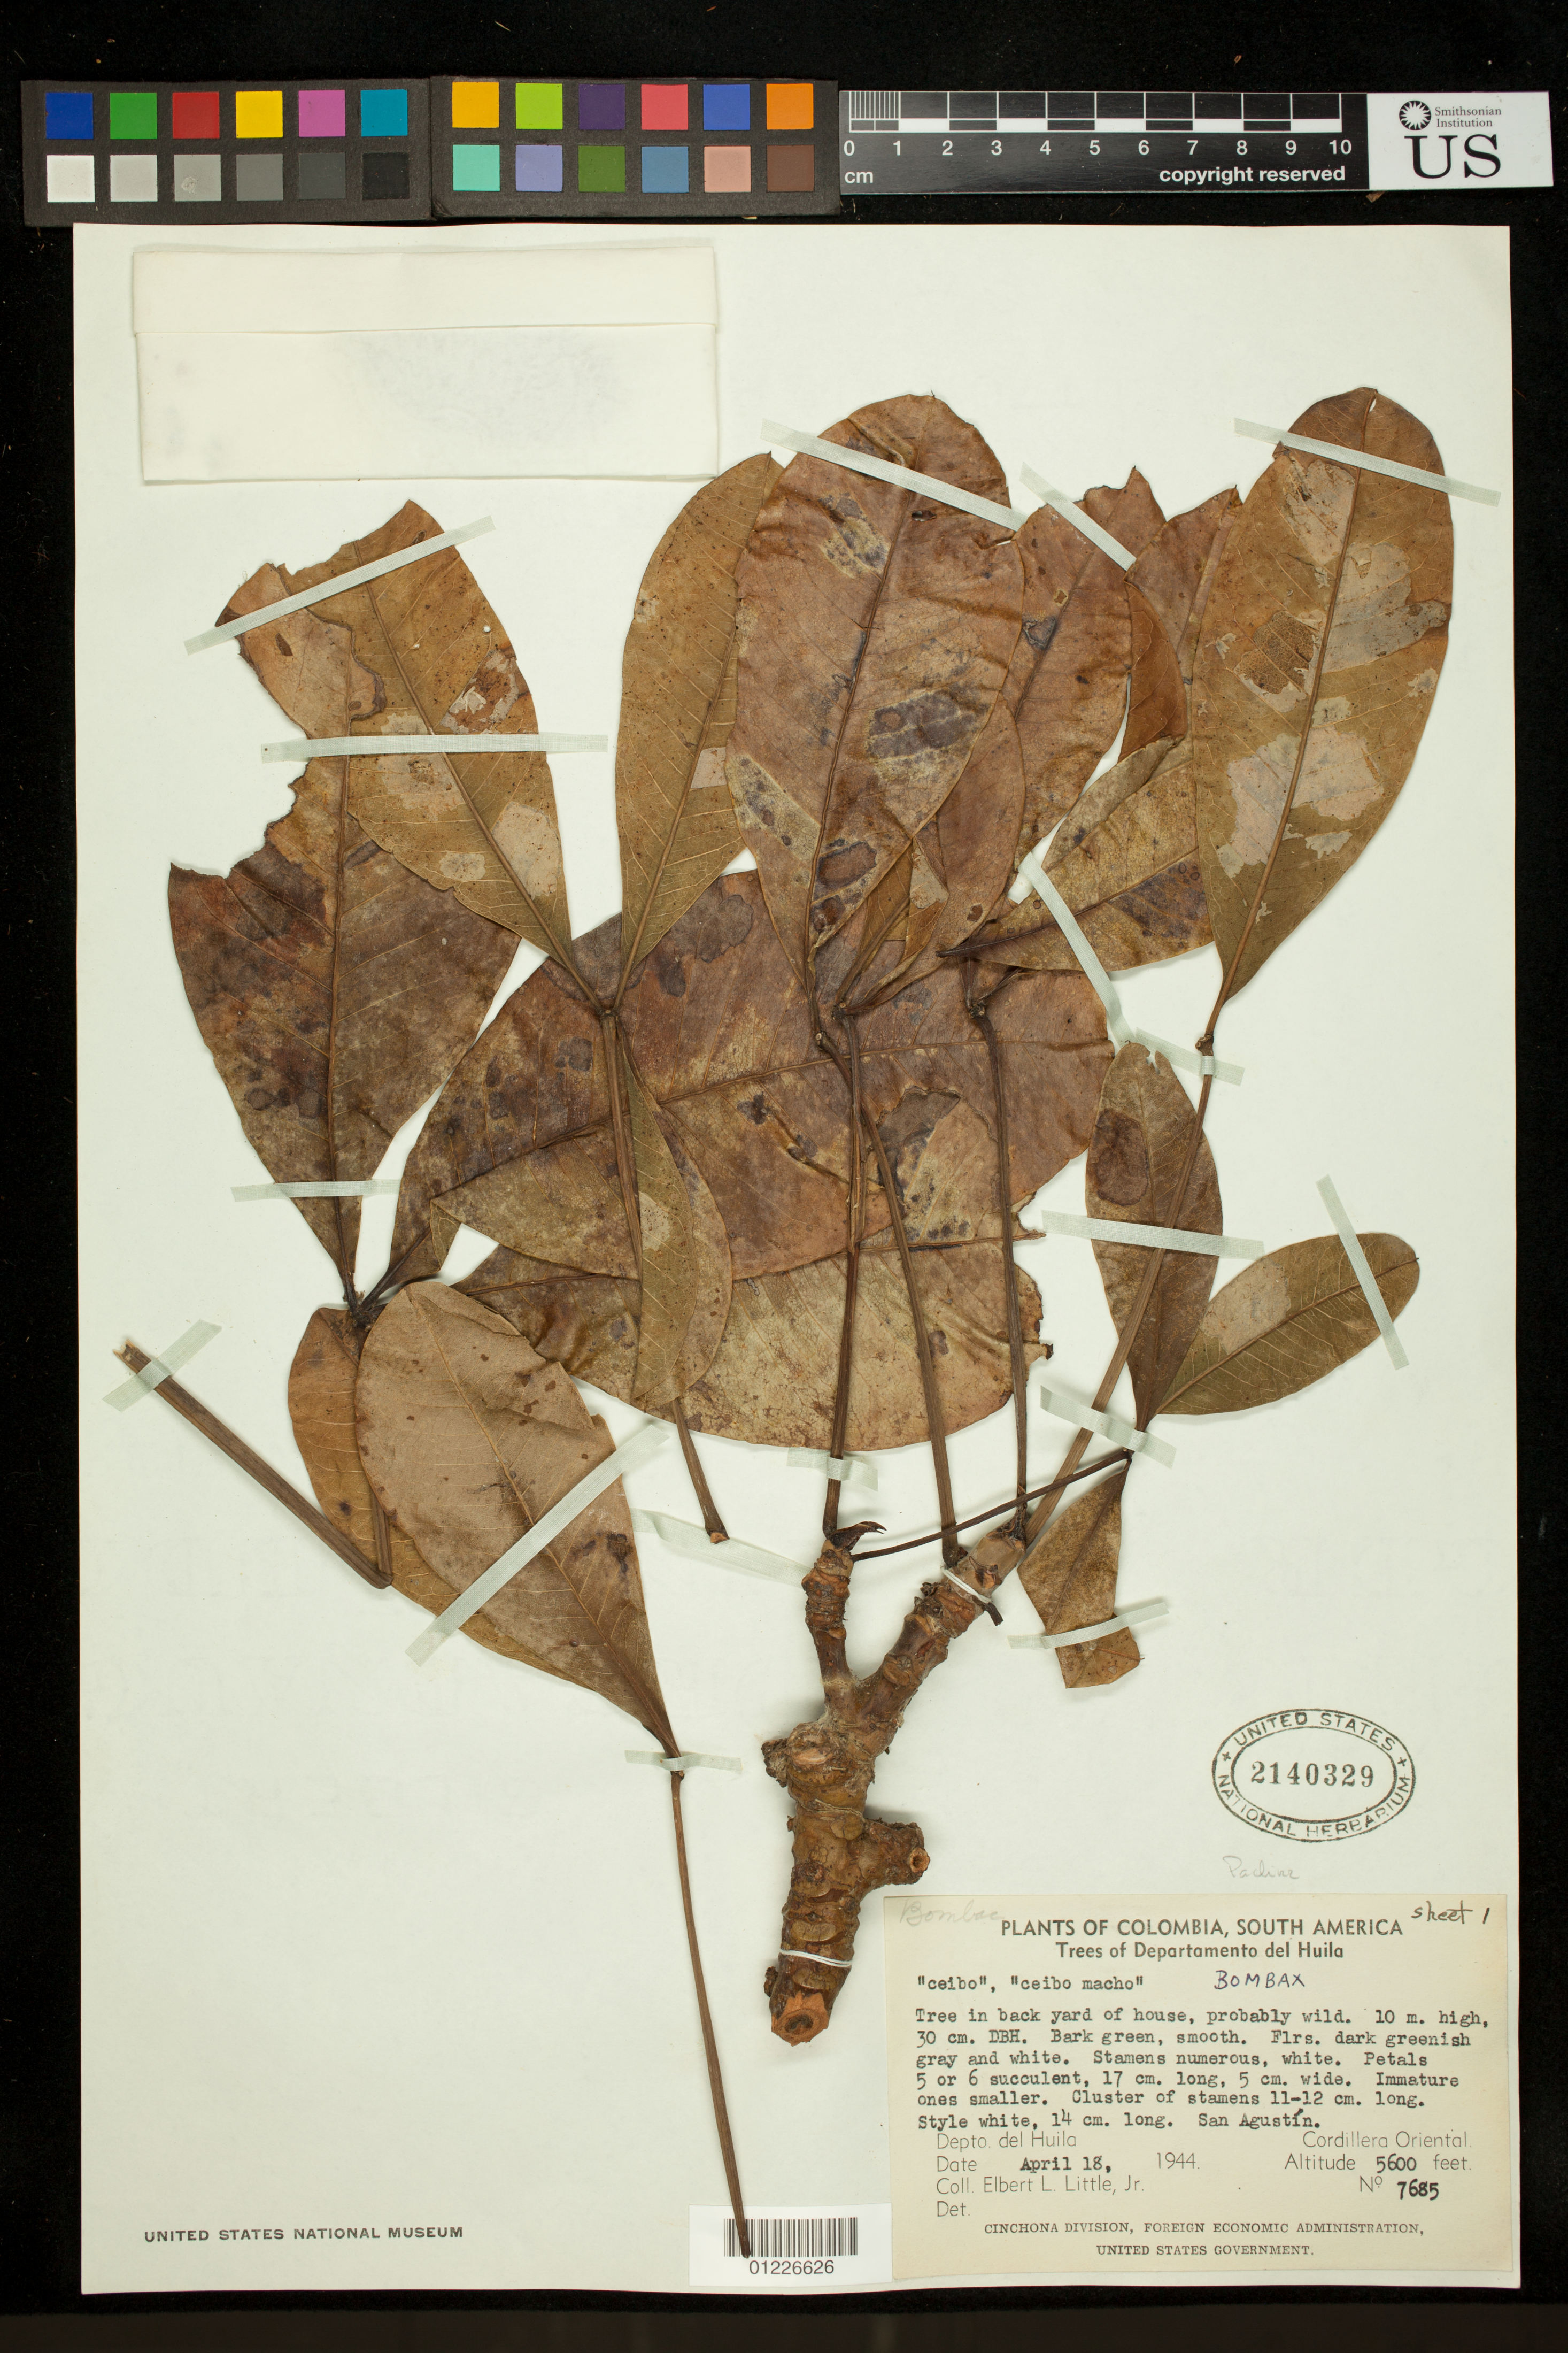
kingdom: Plantae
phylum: Tracheophyta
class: Magnoliopsida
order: Malvales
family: Malvaceae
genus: Pachira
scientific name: Pachira subandina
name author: (Dugand G.) Fern. Alonso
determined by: Dorr, L. J., (BOT), Smithsonian Institution - National Museum of Natural History (UNITED STATES)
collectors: E. L. Little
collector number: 7685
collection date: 1944-04-18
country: Colombia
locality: Tree in back yard of house, probably wild.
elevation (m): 1707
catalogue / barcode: US 2140329